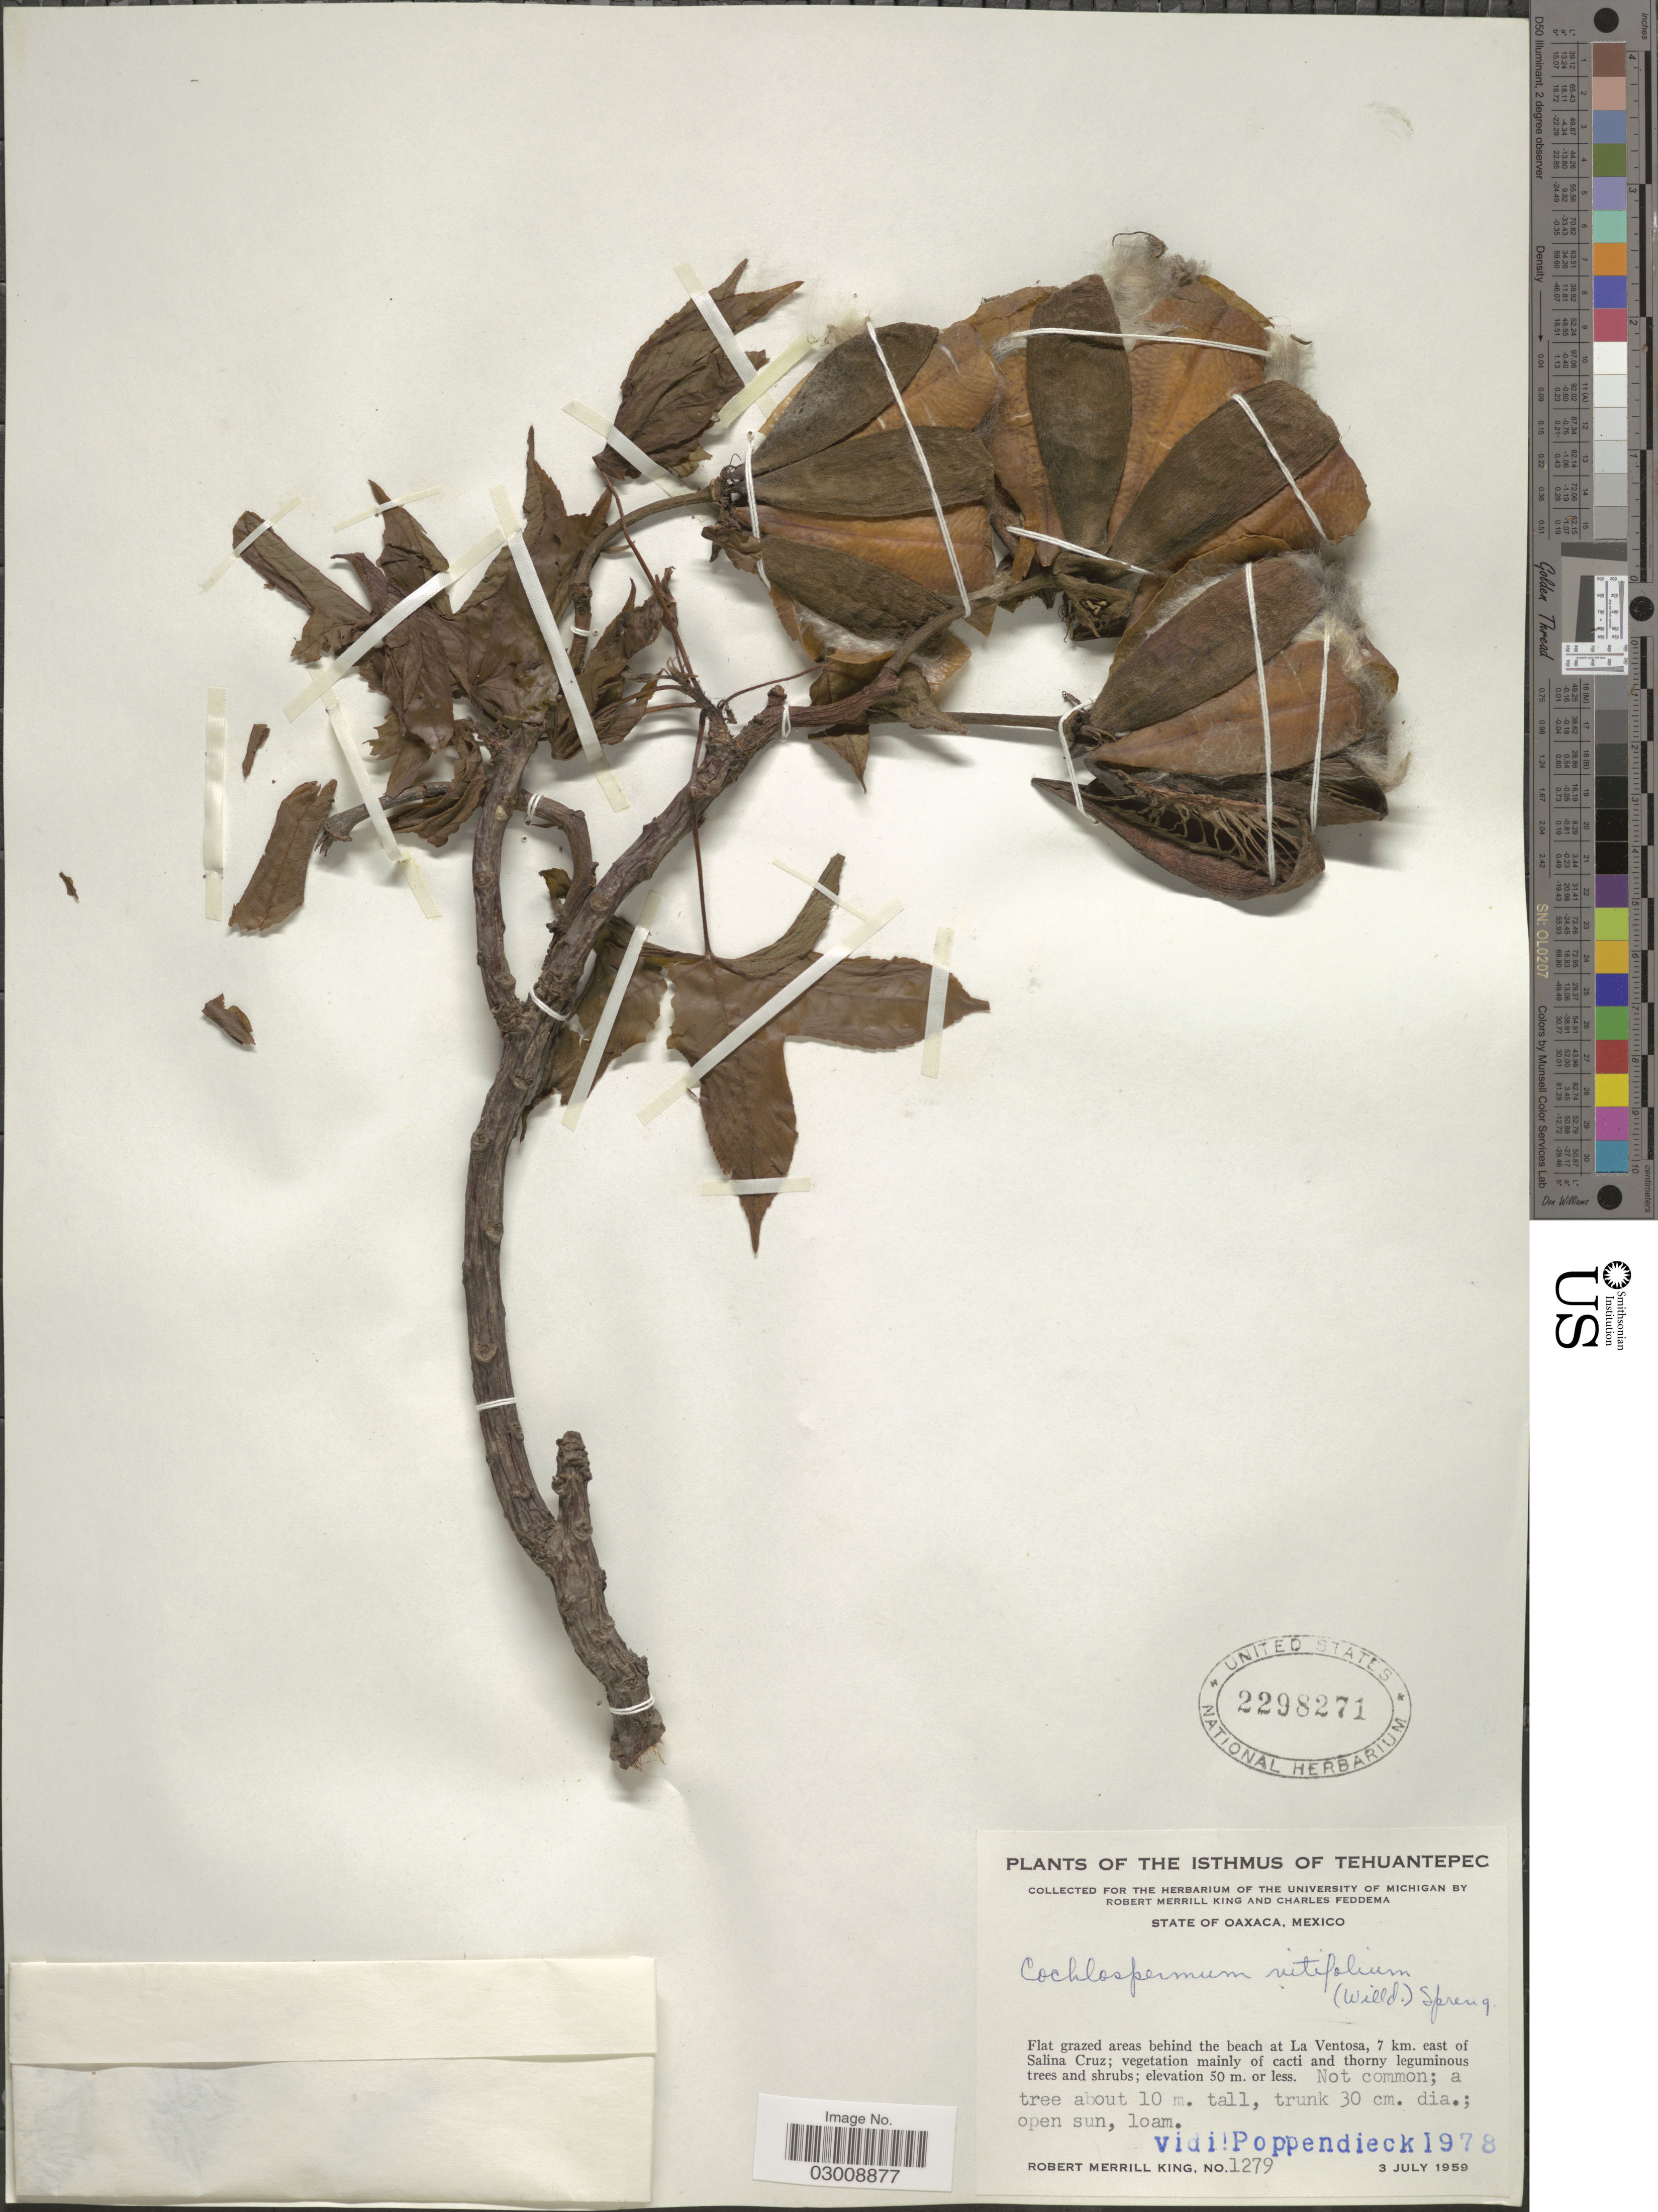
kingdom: Plantae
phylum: Tracheophyta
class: Magnoliopsida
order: Malvales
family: Cochlospermaceae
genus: Cochlospermum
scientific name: Cochlospermum vitifolium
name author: (Willd.) Spreng.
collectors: R. M. King & C. Feddema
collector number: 1279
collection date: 1959-07-03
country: Mexico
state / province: Oaxaca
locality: The Isthmus of Tehuantepec. State of Oaxaca. Flat grazed areas behind the beach at La Ventosa, 7 km. east of Salina Cruz.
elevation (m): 50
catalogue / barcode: US 2298271